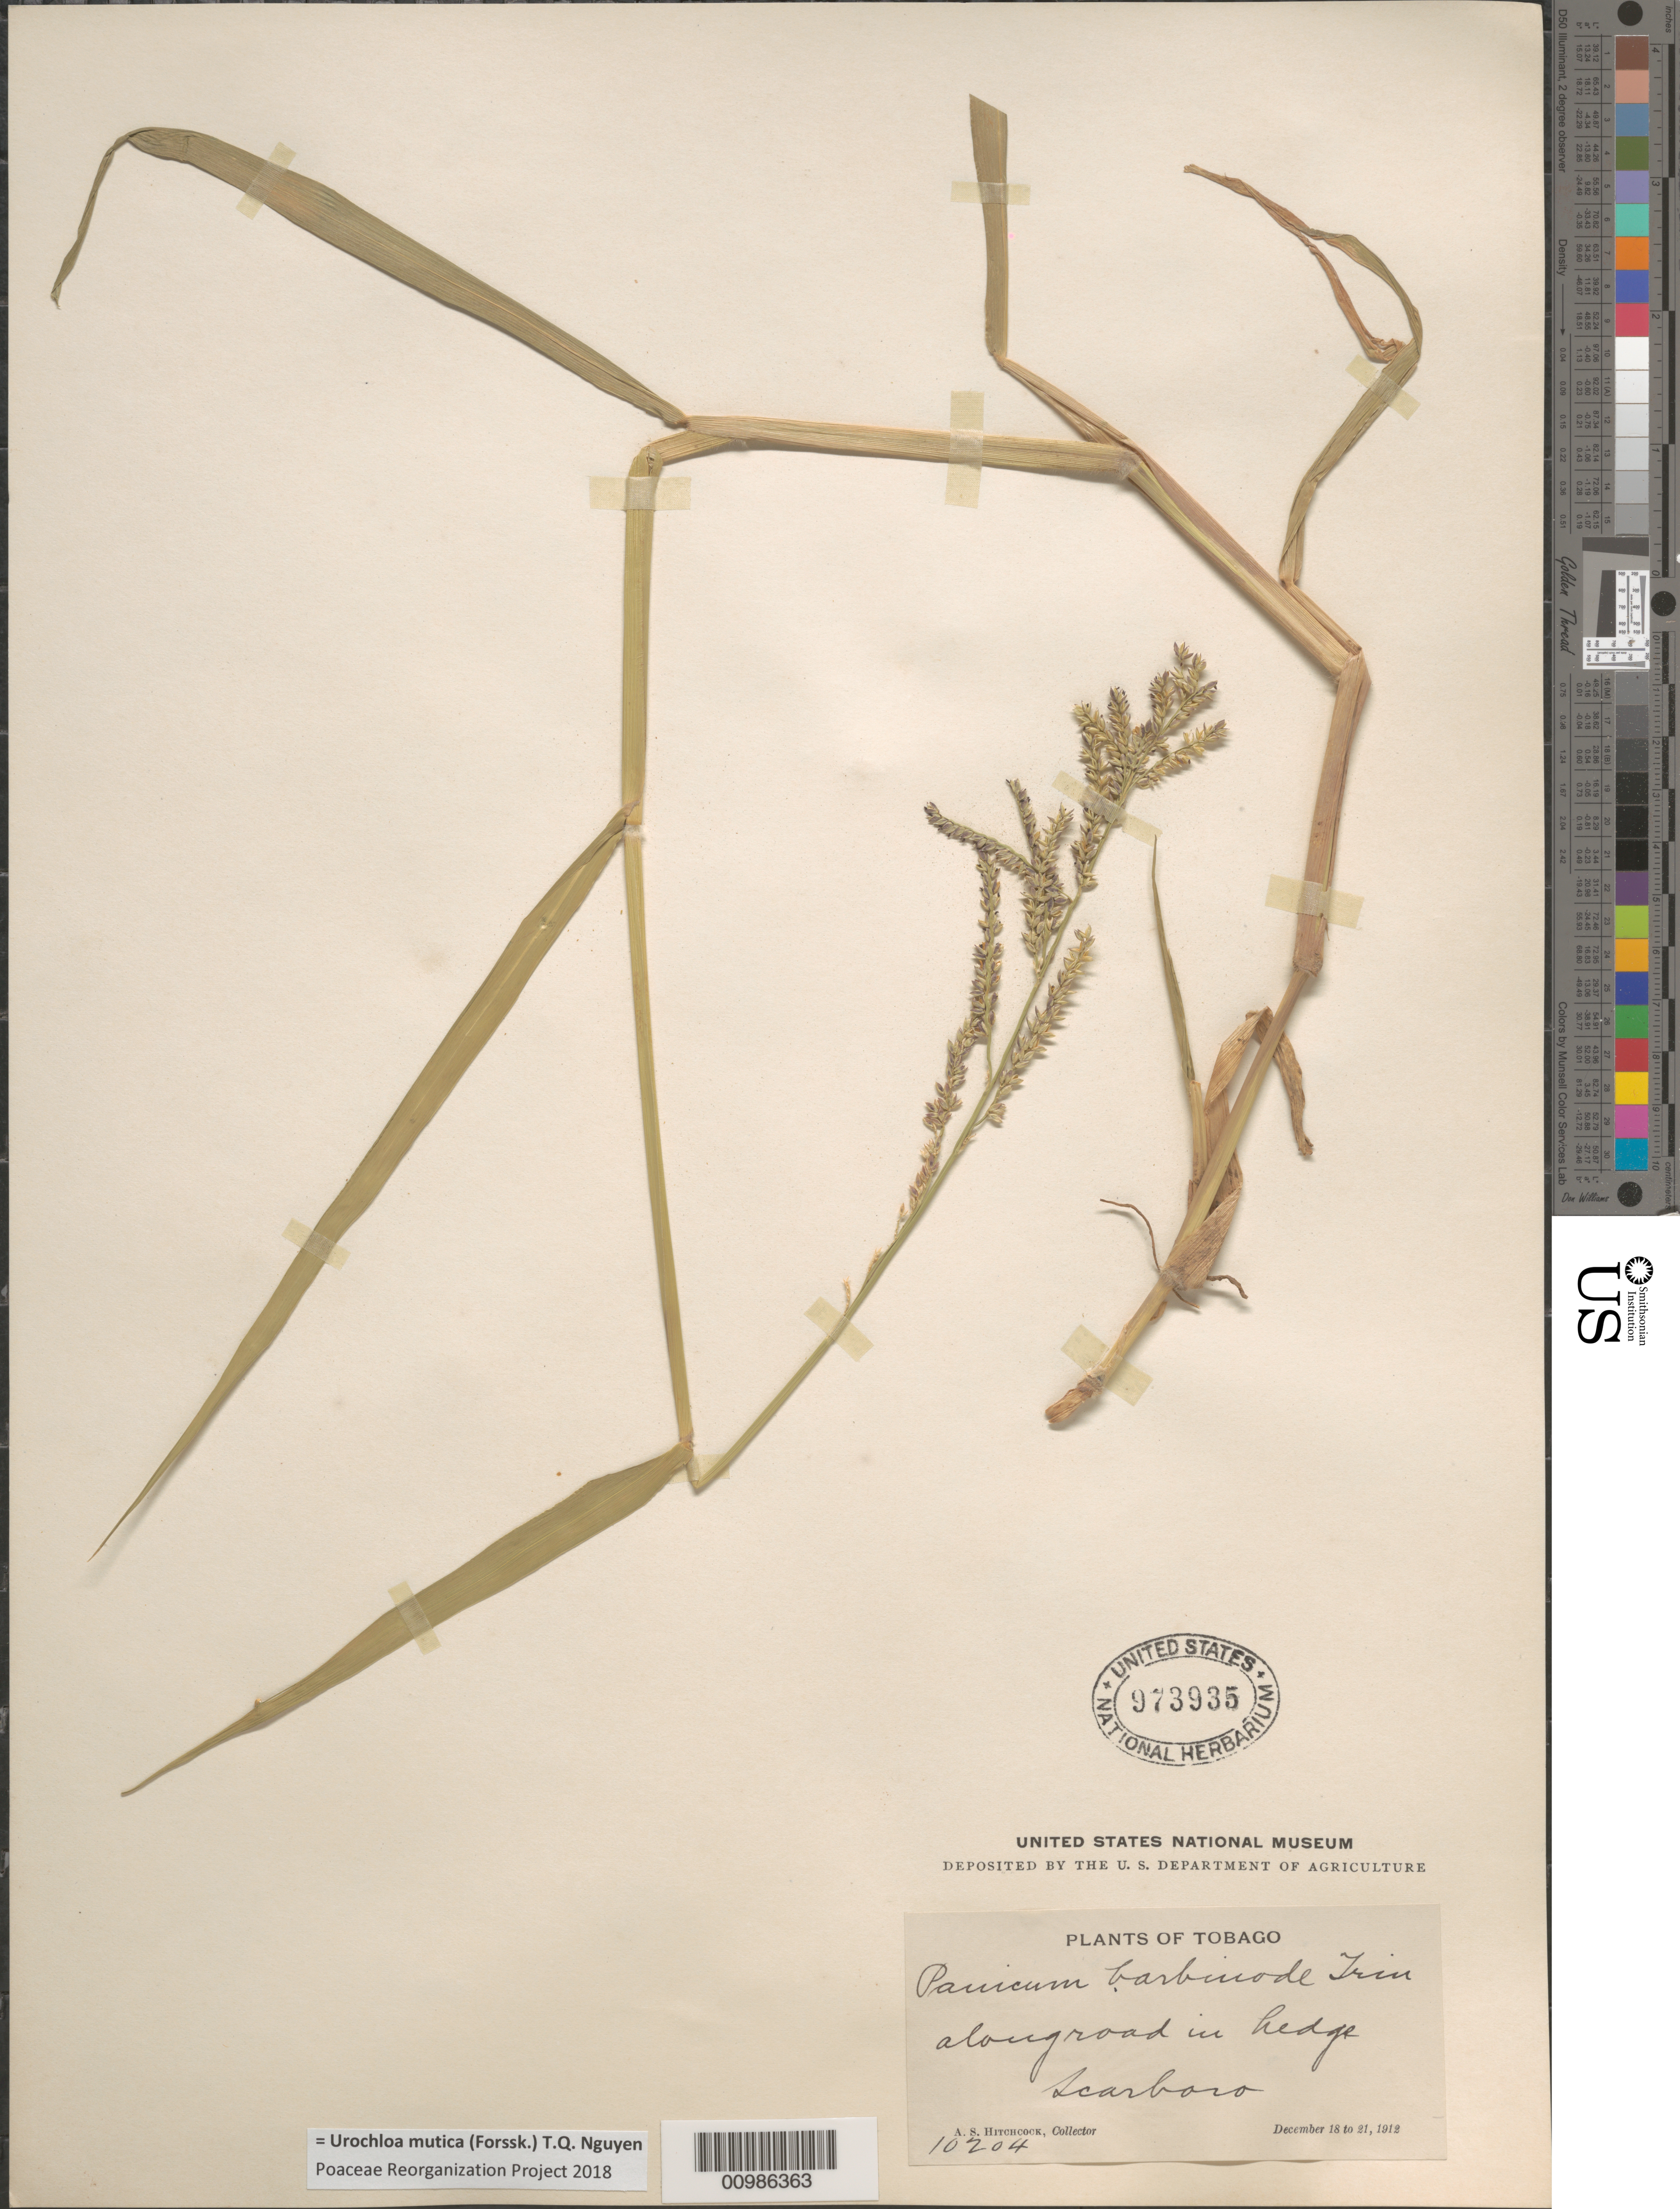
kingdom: Plantae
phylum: Tracheophyta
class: Liliopsida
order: Poales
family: Poaceae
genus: Brachiaria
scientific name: Brachiaria mutica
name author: (Forssk.) Stapf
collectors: A. S. Hitchcock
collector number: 10204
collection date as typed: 18 Dec 1912 to21 Dec 1912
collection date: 1912-12-18/1912-12-21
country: Trinidad and Tobago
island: Tobago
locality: Scarborough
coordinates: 0 N, 0 E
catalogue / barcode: US 973935